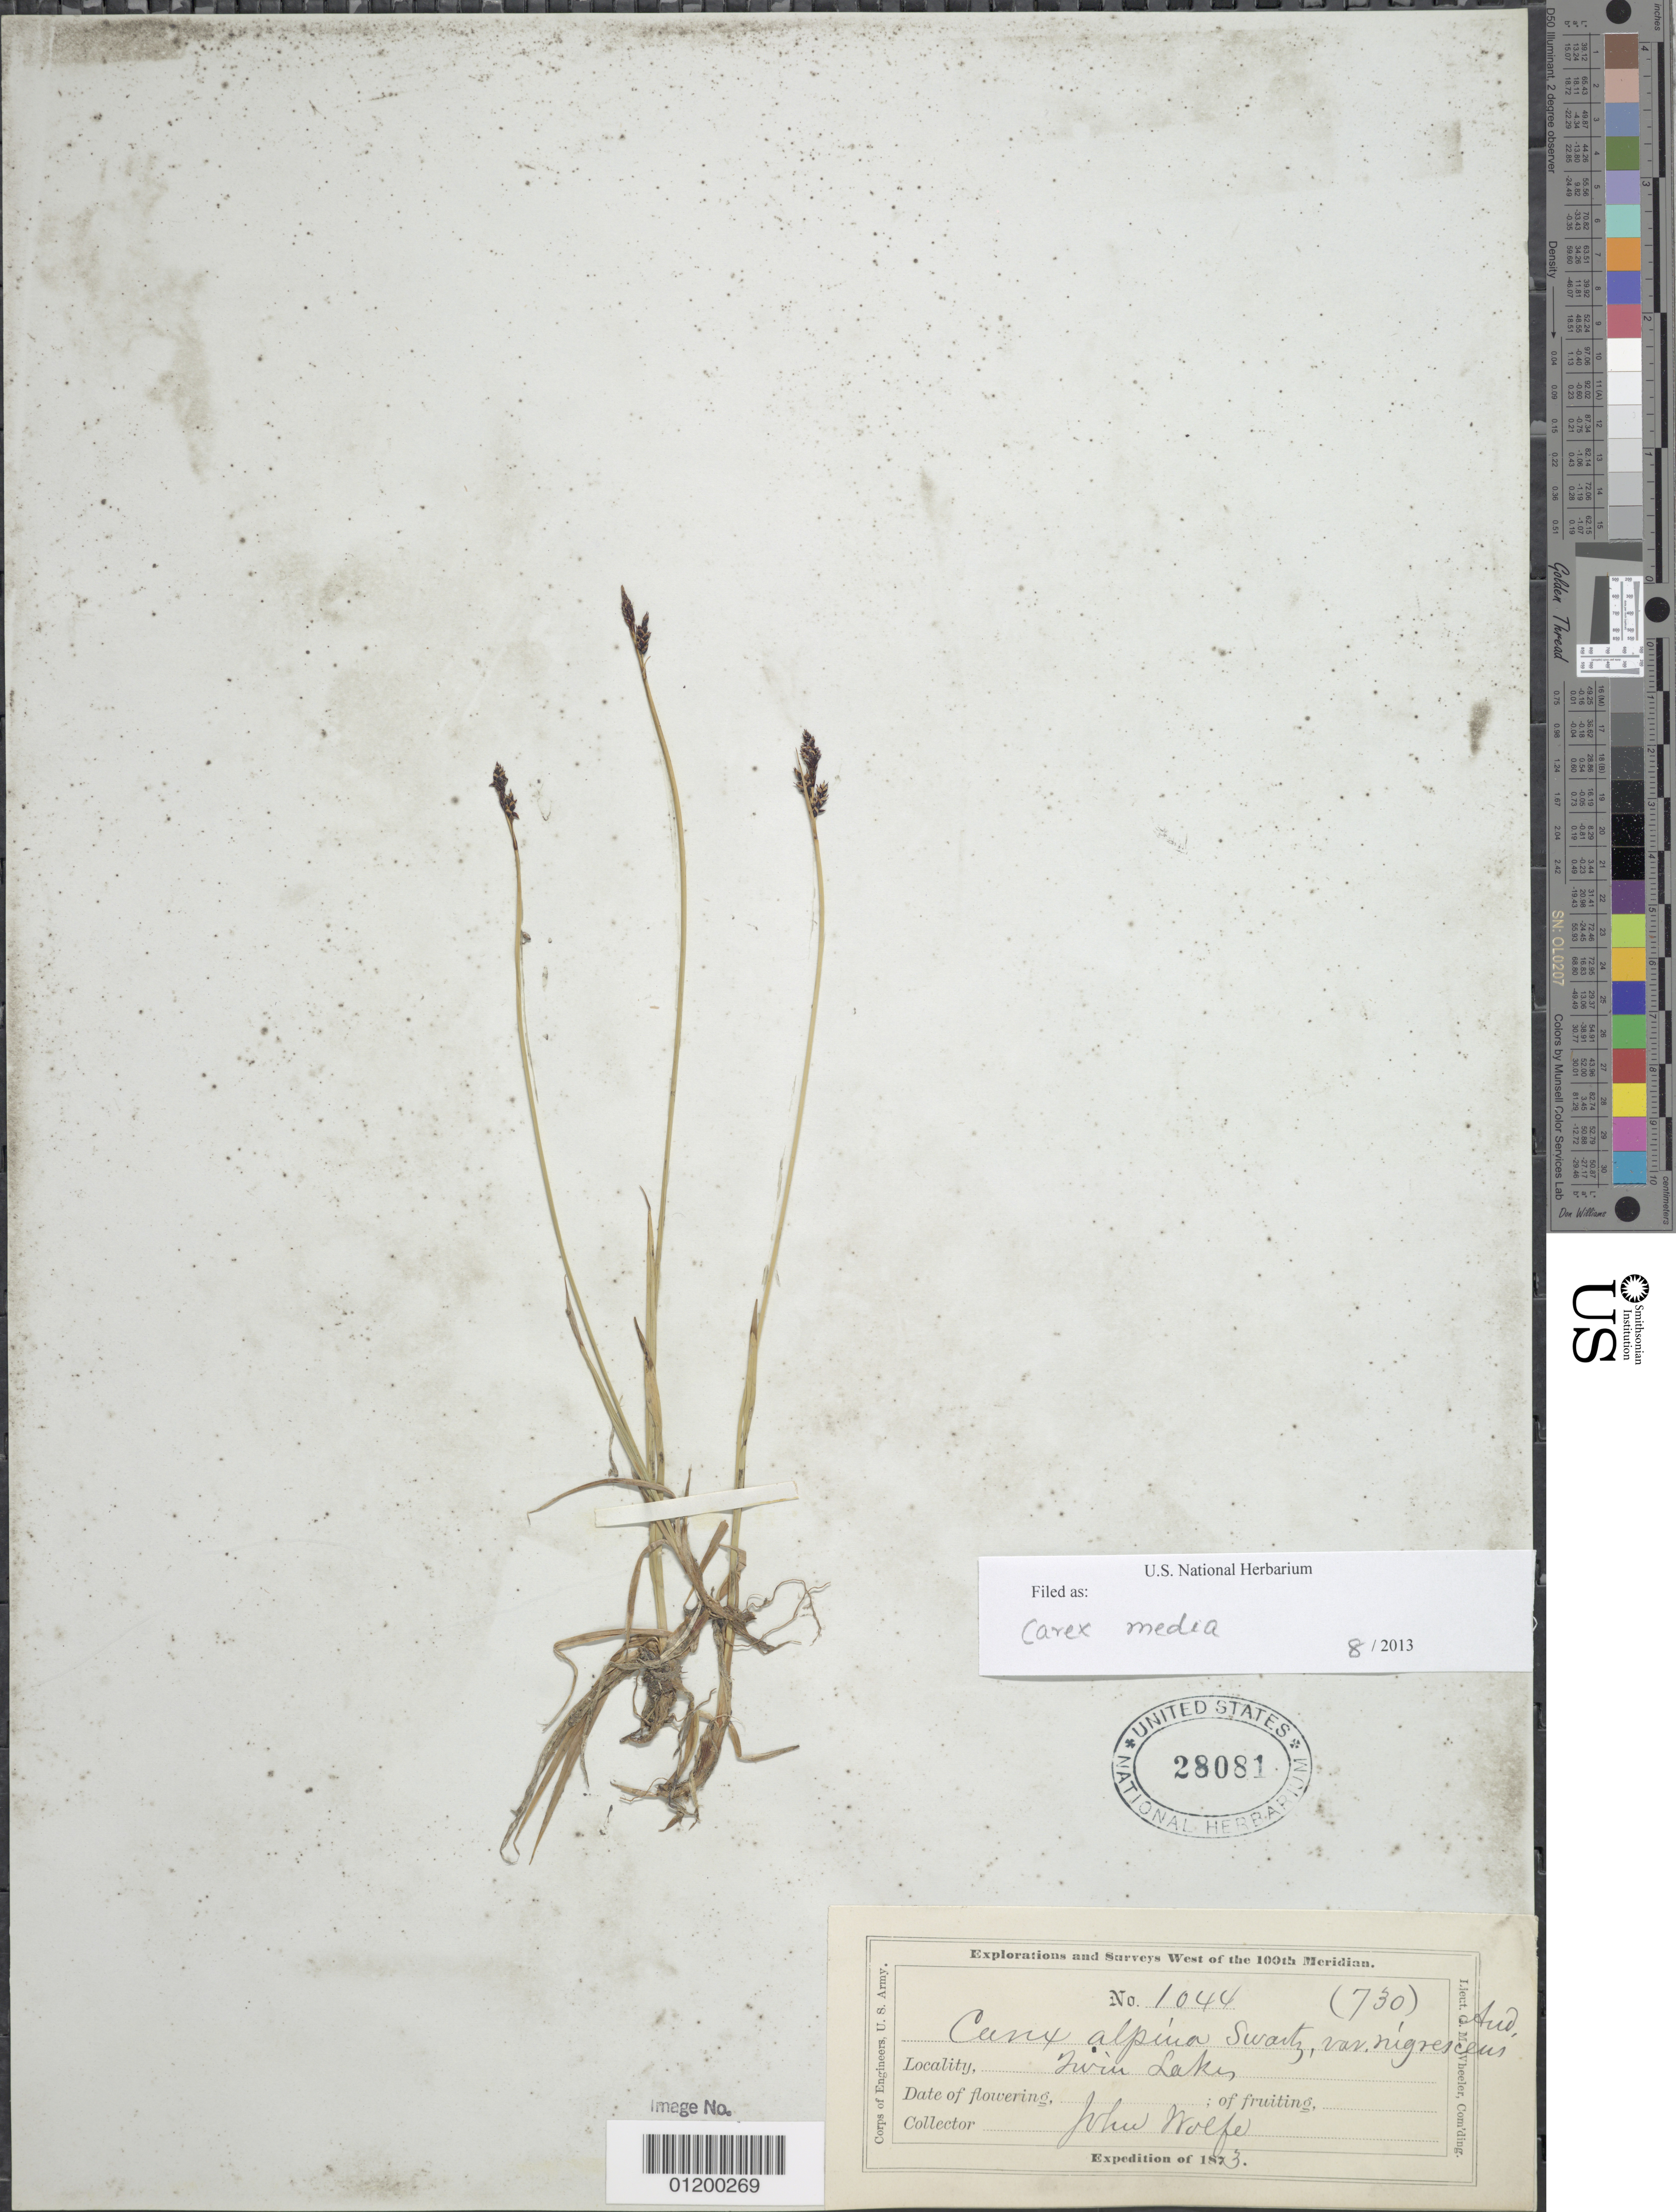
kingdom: Plantae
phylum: Tracheophyta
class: Liliopsida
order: Poales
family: Cyperaceae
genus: Carex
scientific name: Carex media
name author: R. Br.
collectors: J. Wolf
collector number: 1044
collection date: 1873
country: United States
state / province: Colorado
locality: Twin Lakes.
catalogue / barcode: US 28081